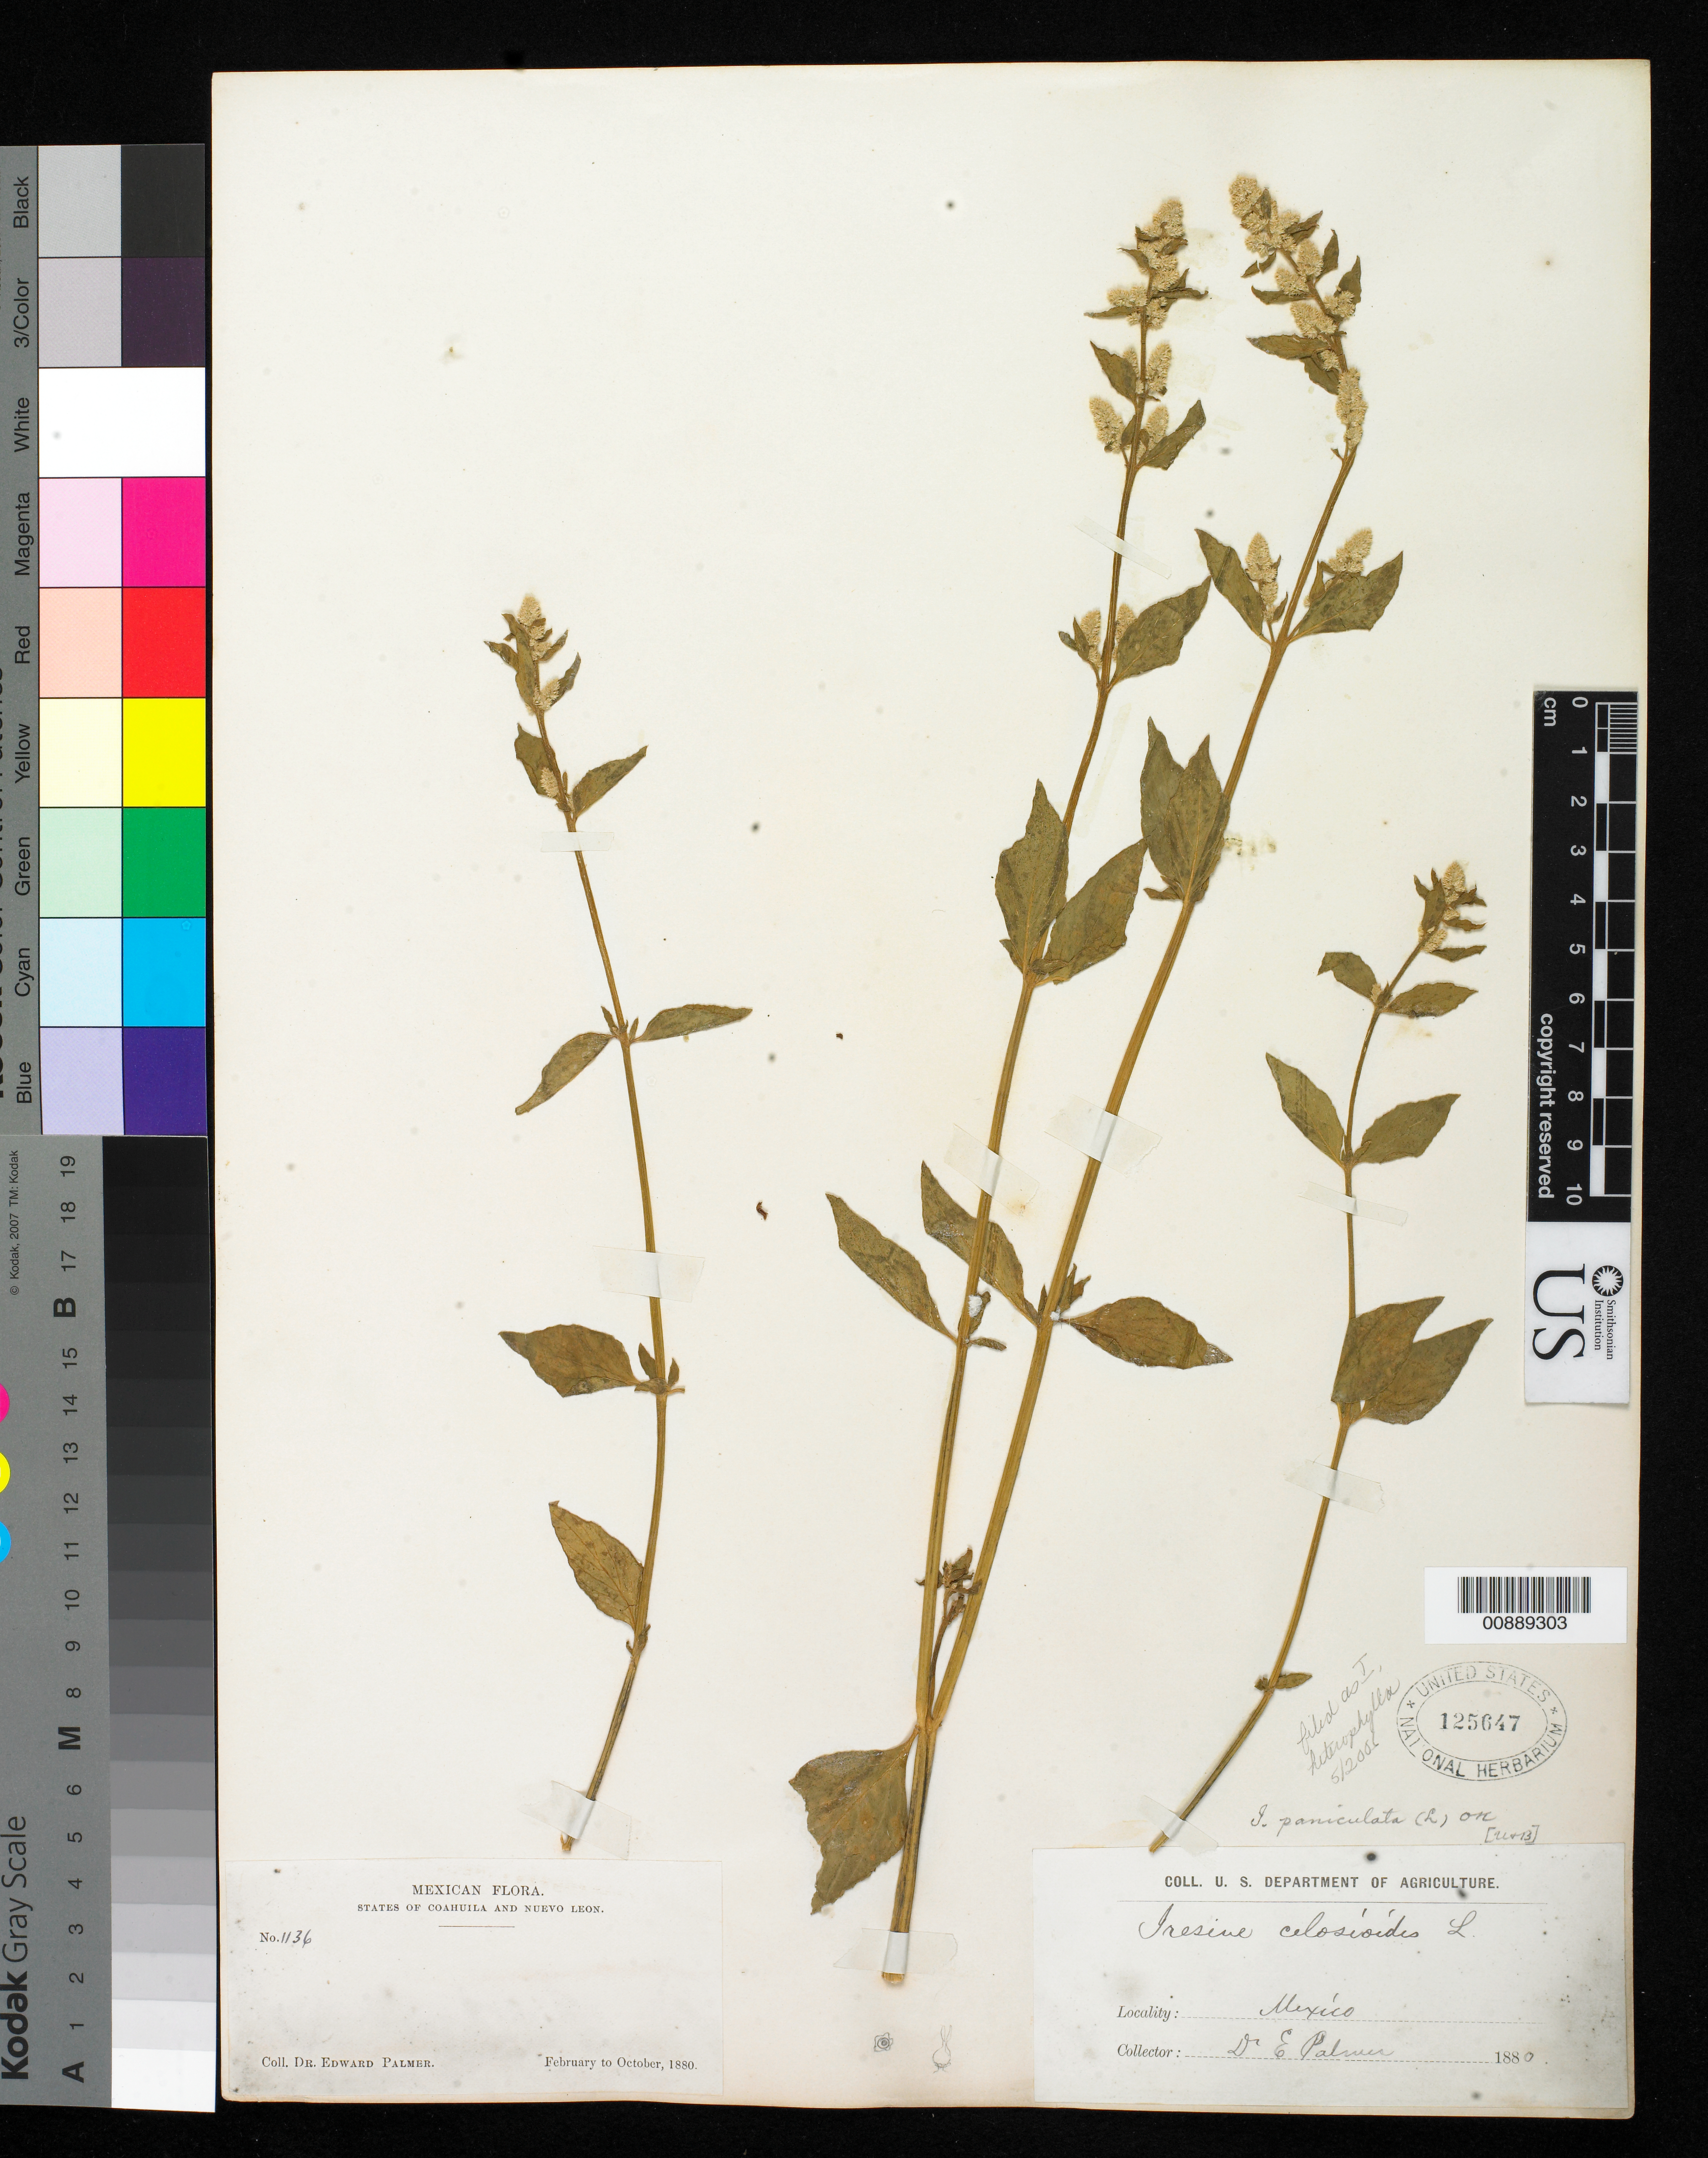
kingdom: Plantae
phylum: Tracheophyta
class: Magnoliopsida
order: Caryophyllales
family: Amaranthaceae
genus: Iresine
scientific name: Iresine heterophylla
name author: Standl.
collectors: E. Palmer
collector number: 1136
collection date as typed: Feb 1880 to -- Oct 1880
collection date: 1880-02/1880-10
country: Mexico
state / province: Coahuila / Nuevo León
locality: States of Coahuila and Nuevo León.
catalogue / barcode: US 125647